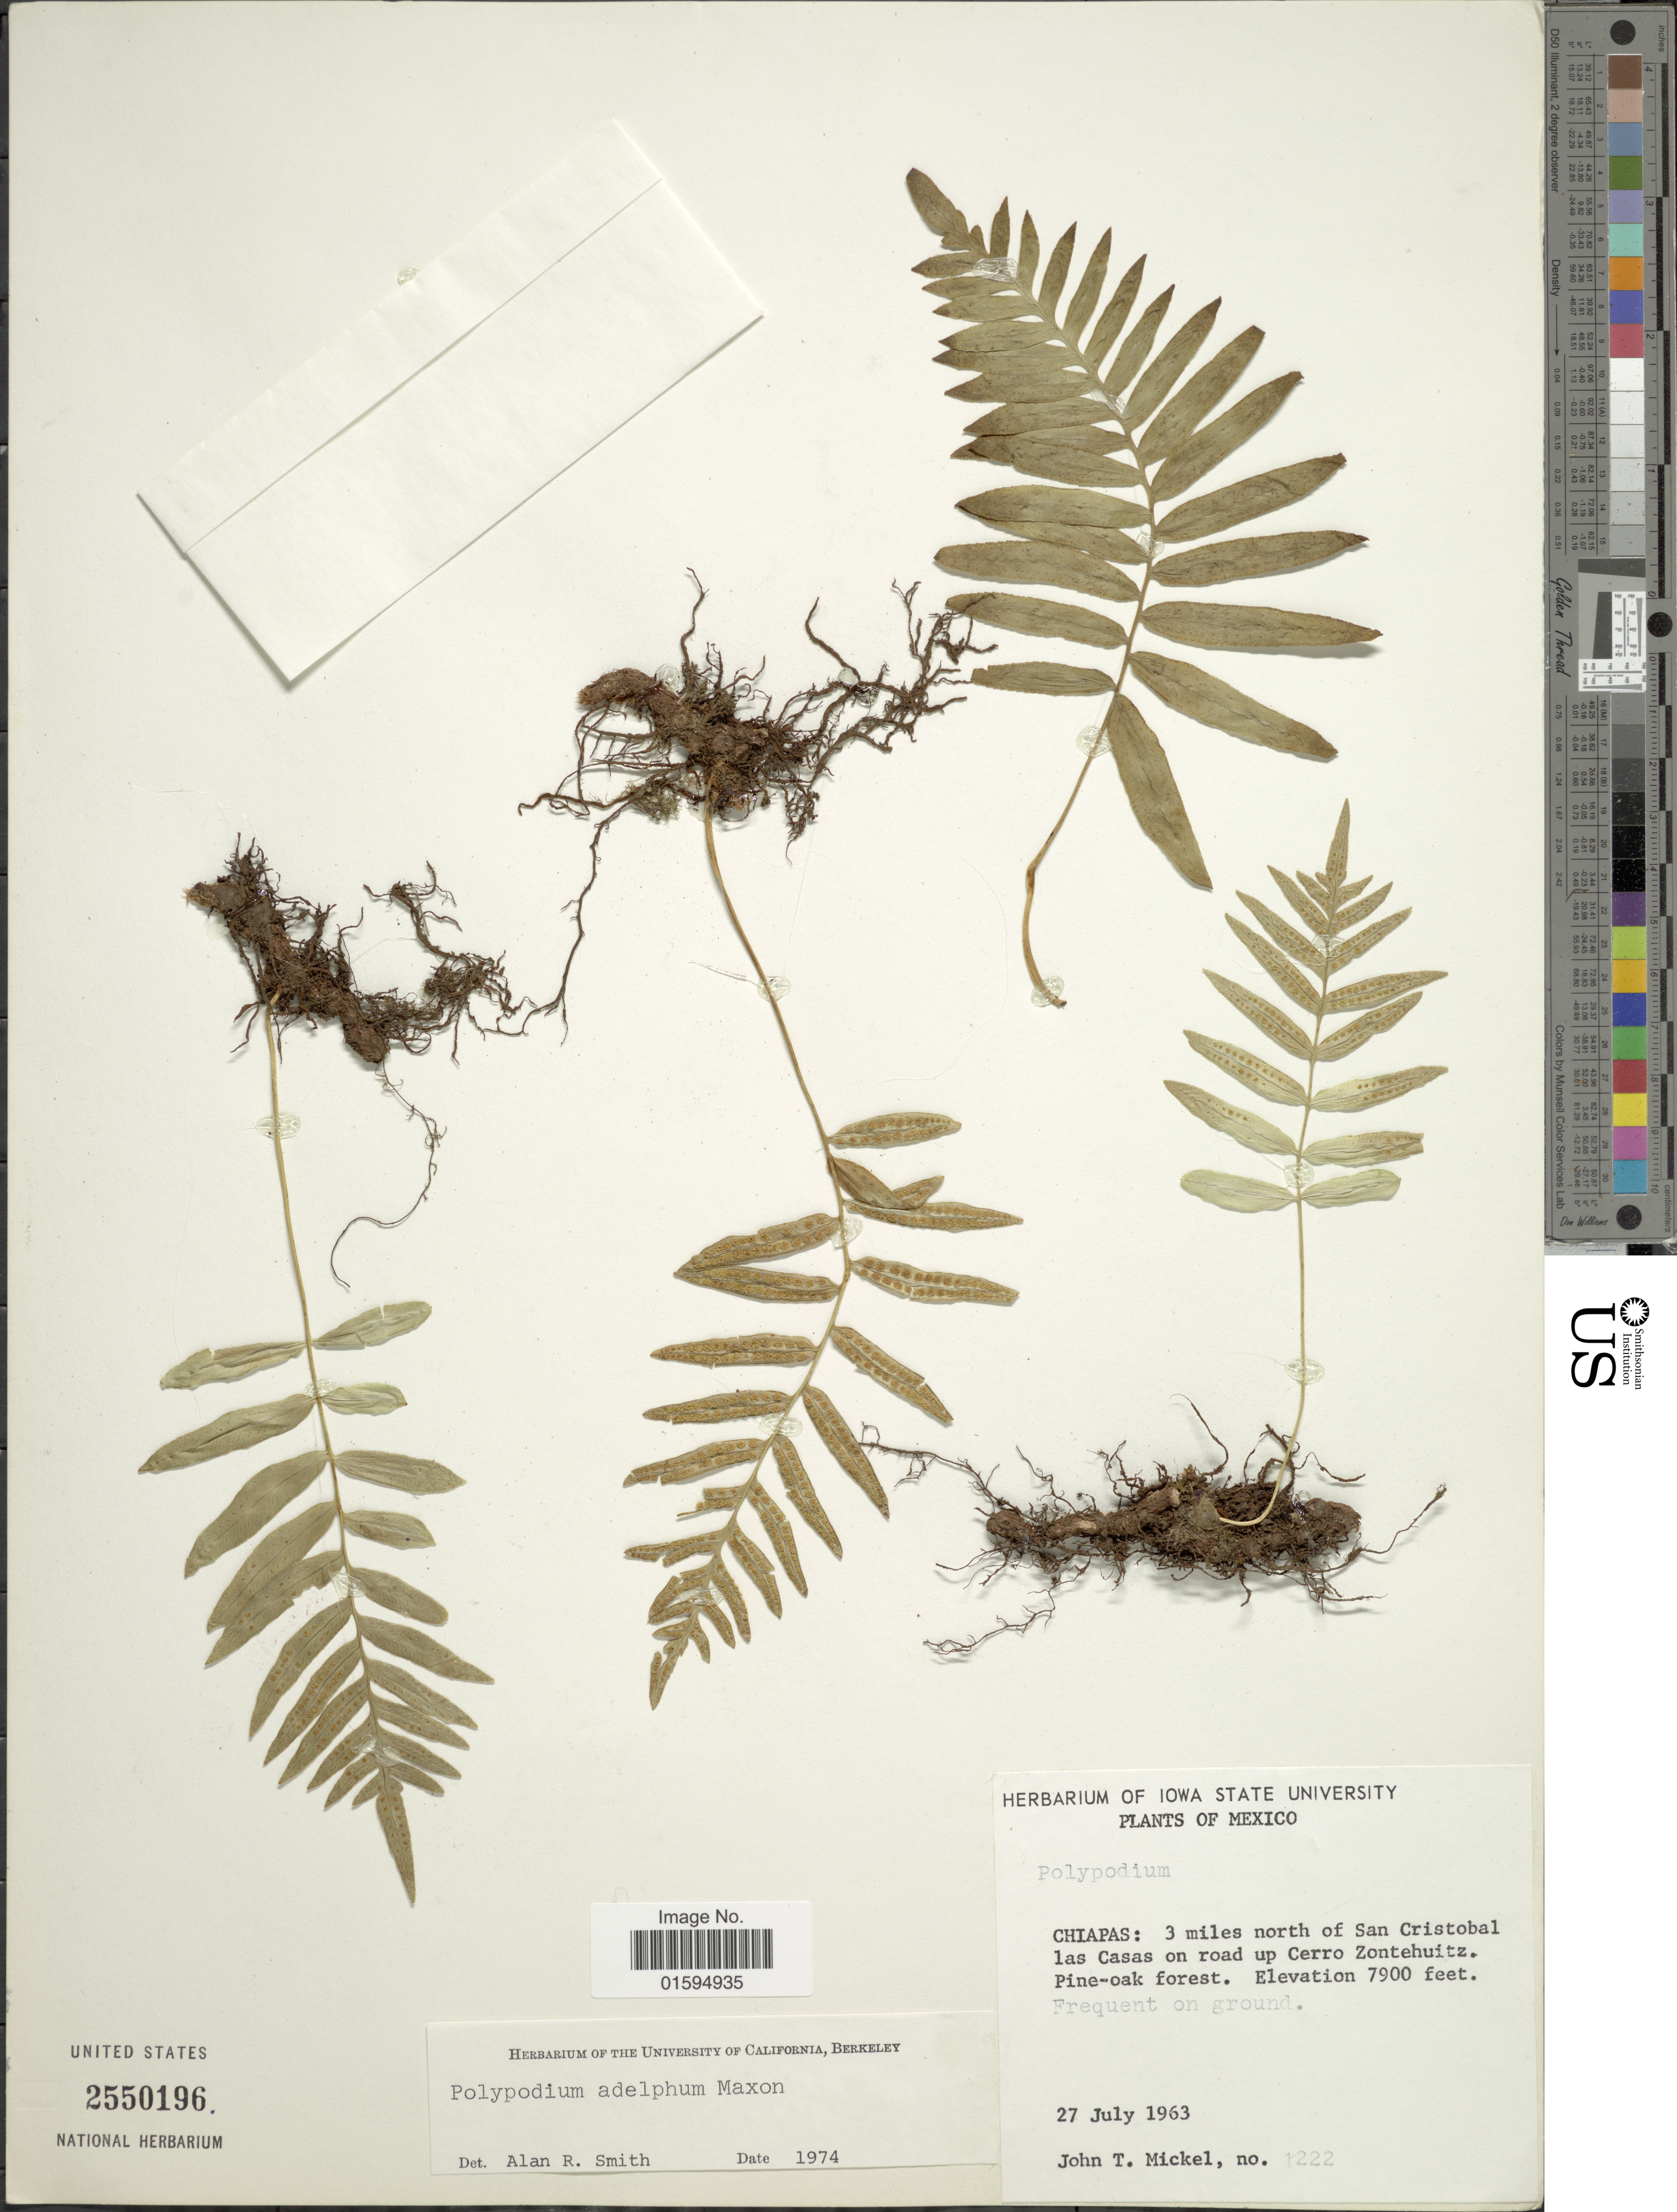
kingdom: Plantae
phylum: Tracheophyta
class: Polypodiopsida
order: Polypodiales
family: Polypodiaceae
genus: Polypodium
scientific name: Polypodium adelphum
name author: Maxon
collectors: J. T. Mickel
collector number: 1222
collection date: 1963-07-27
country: Mexico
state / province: Chiapas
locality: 3 miles north of San Cristobal las Casas on road up Cerro Zontehuitz. Pine - oak forest.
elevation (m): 2408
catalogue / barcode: US 2550196